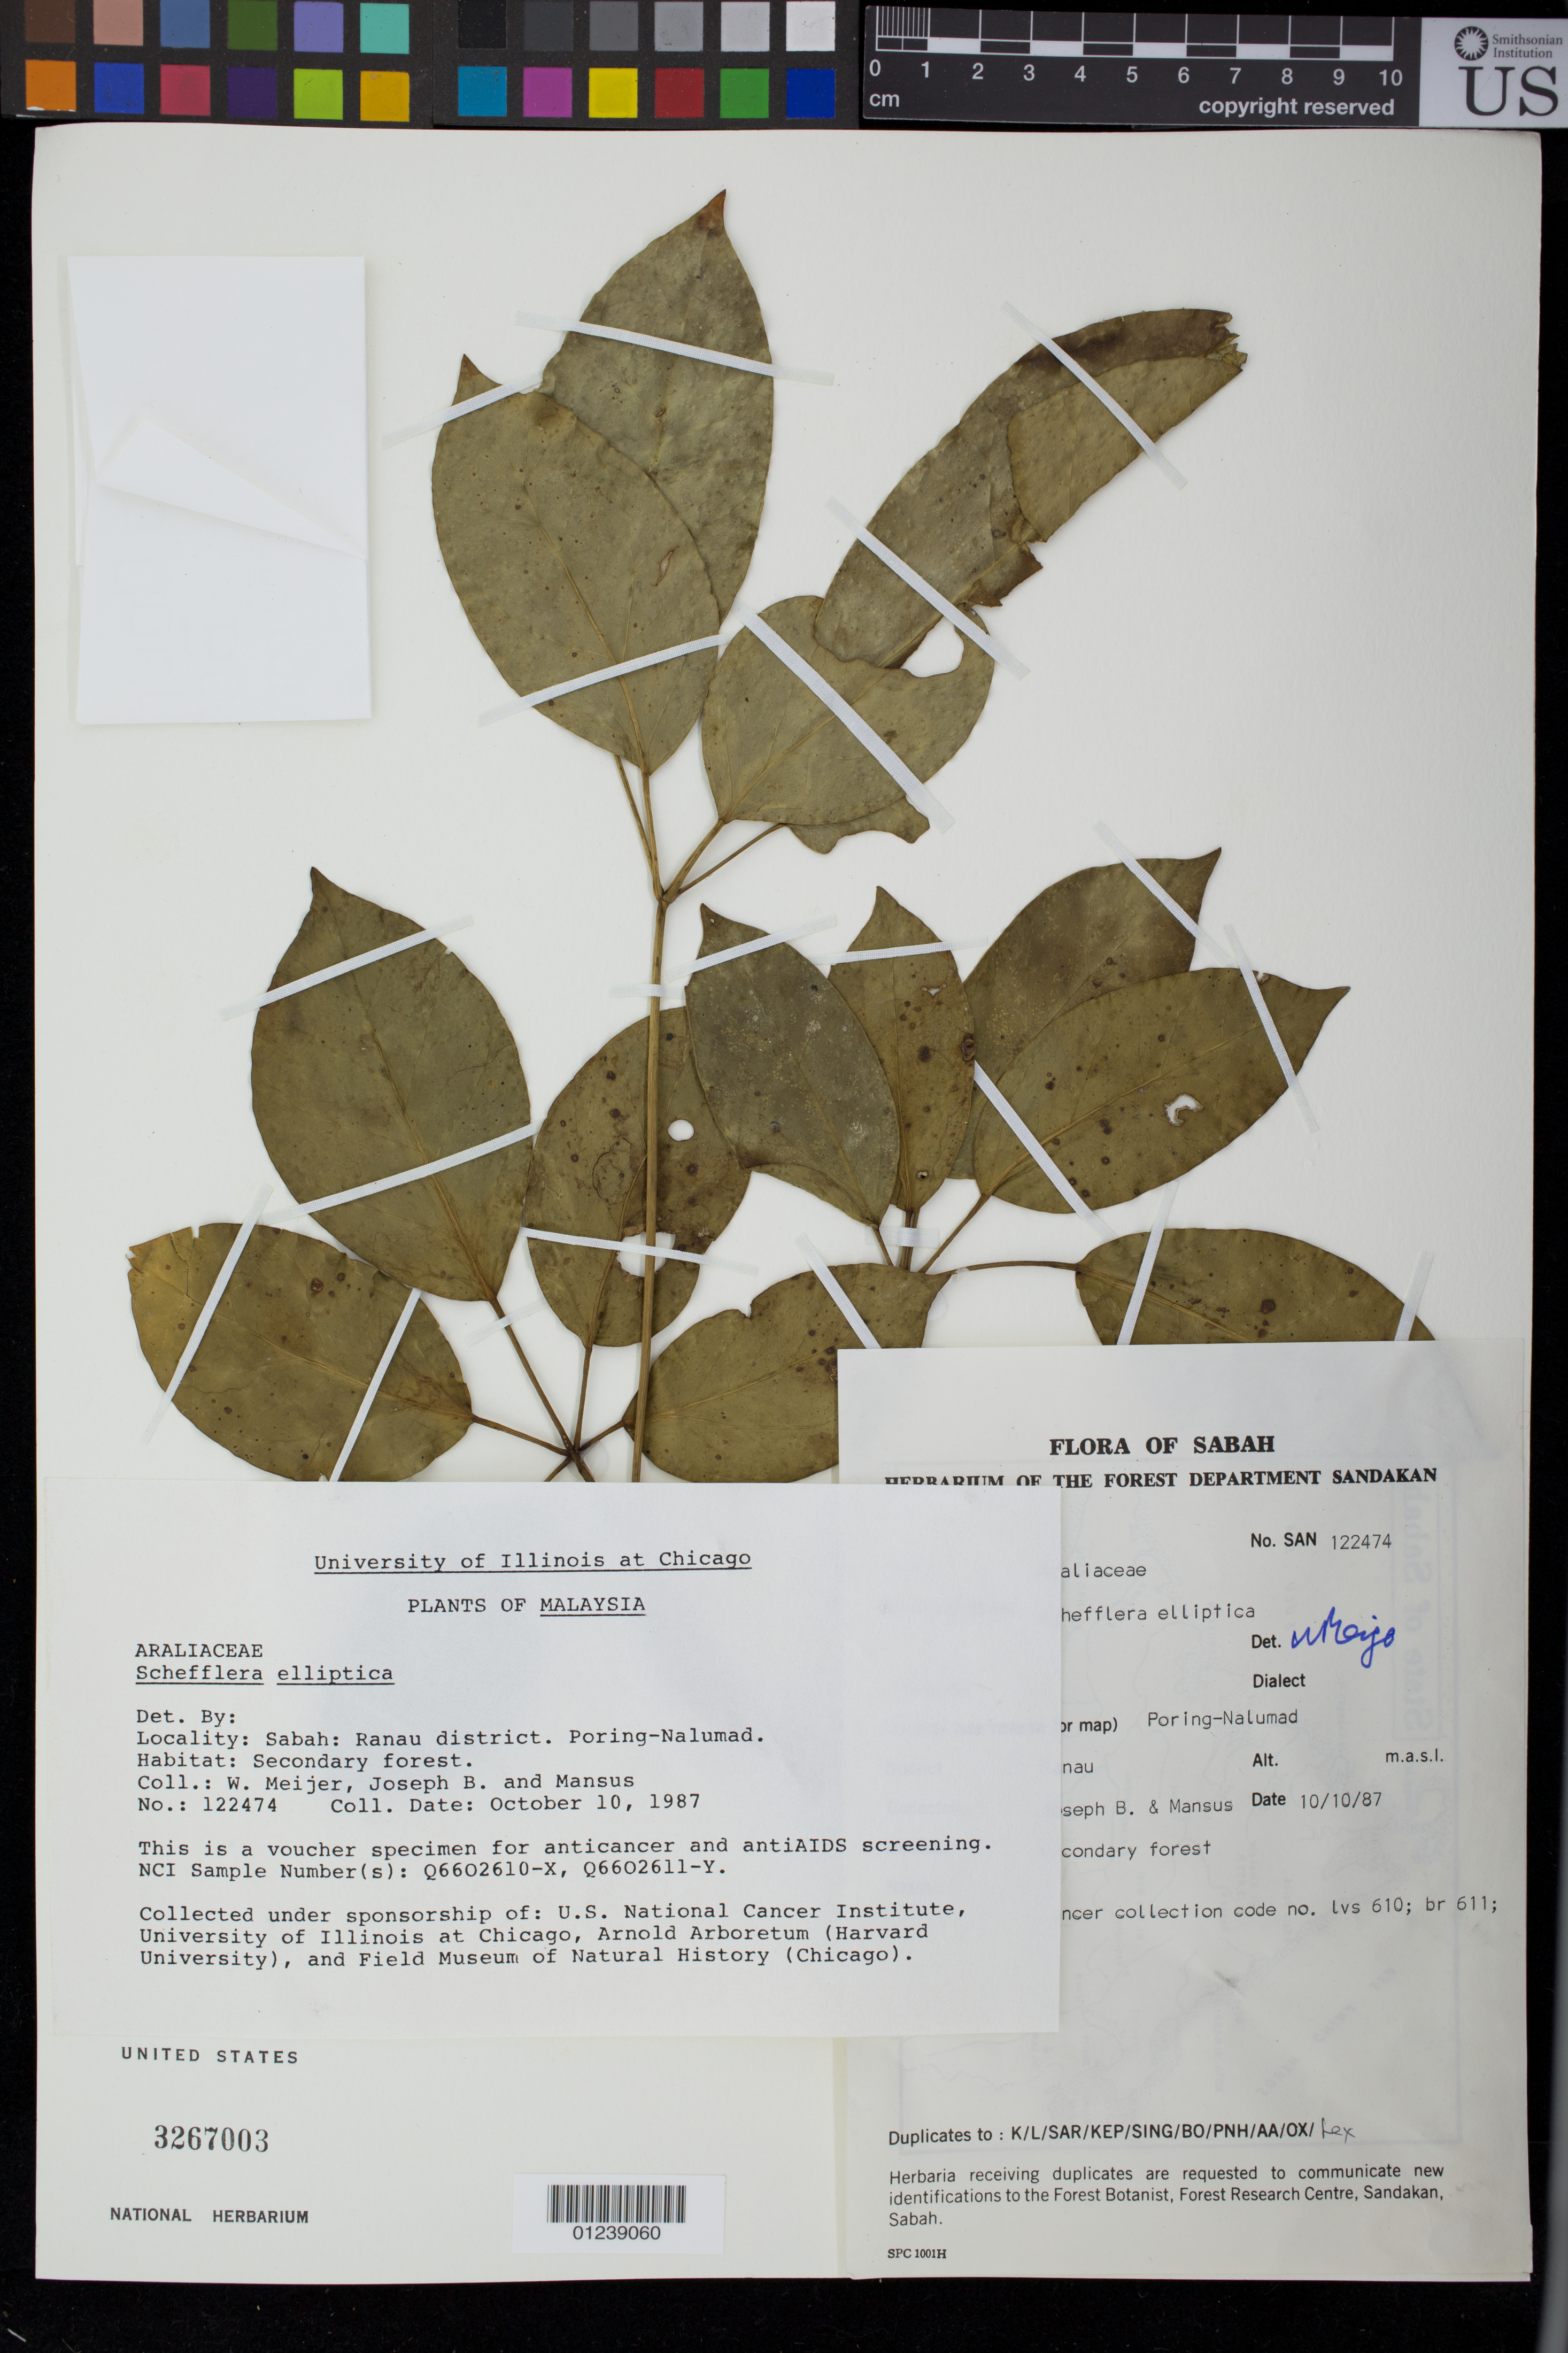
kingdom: Plantae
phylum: Tracheophyta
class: Magnoliopsida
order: Apiales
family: Araliaceae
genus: Heptapleurum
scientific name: Heptapleurum ellipticum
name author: (Blume) Seem.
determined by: Wagner, W. L., (BOT), Smithsonian Institution - National Museum of Natural History (UNITED STATES)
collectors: W. Meijer, Joseph B. & -. Mansus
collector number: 122474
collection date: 1987-10-10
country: Malaysia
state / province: Sabah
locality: Ranau district. Poring-Nalumad.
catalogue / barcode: US 3267003